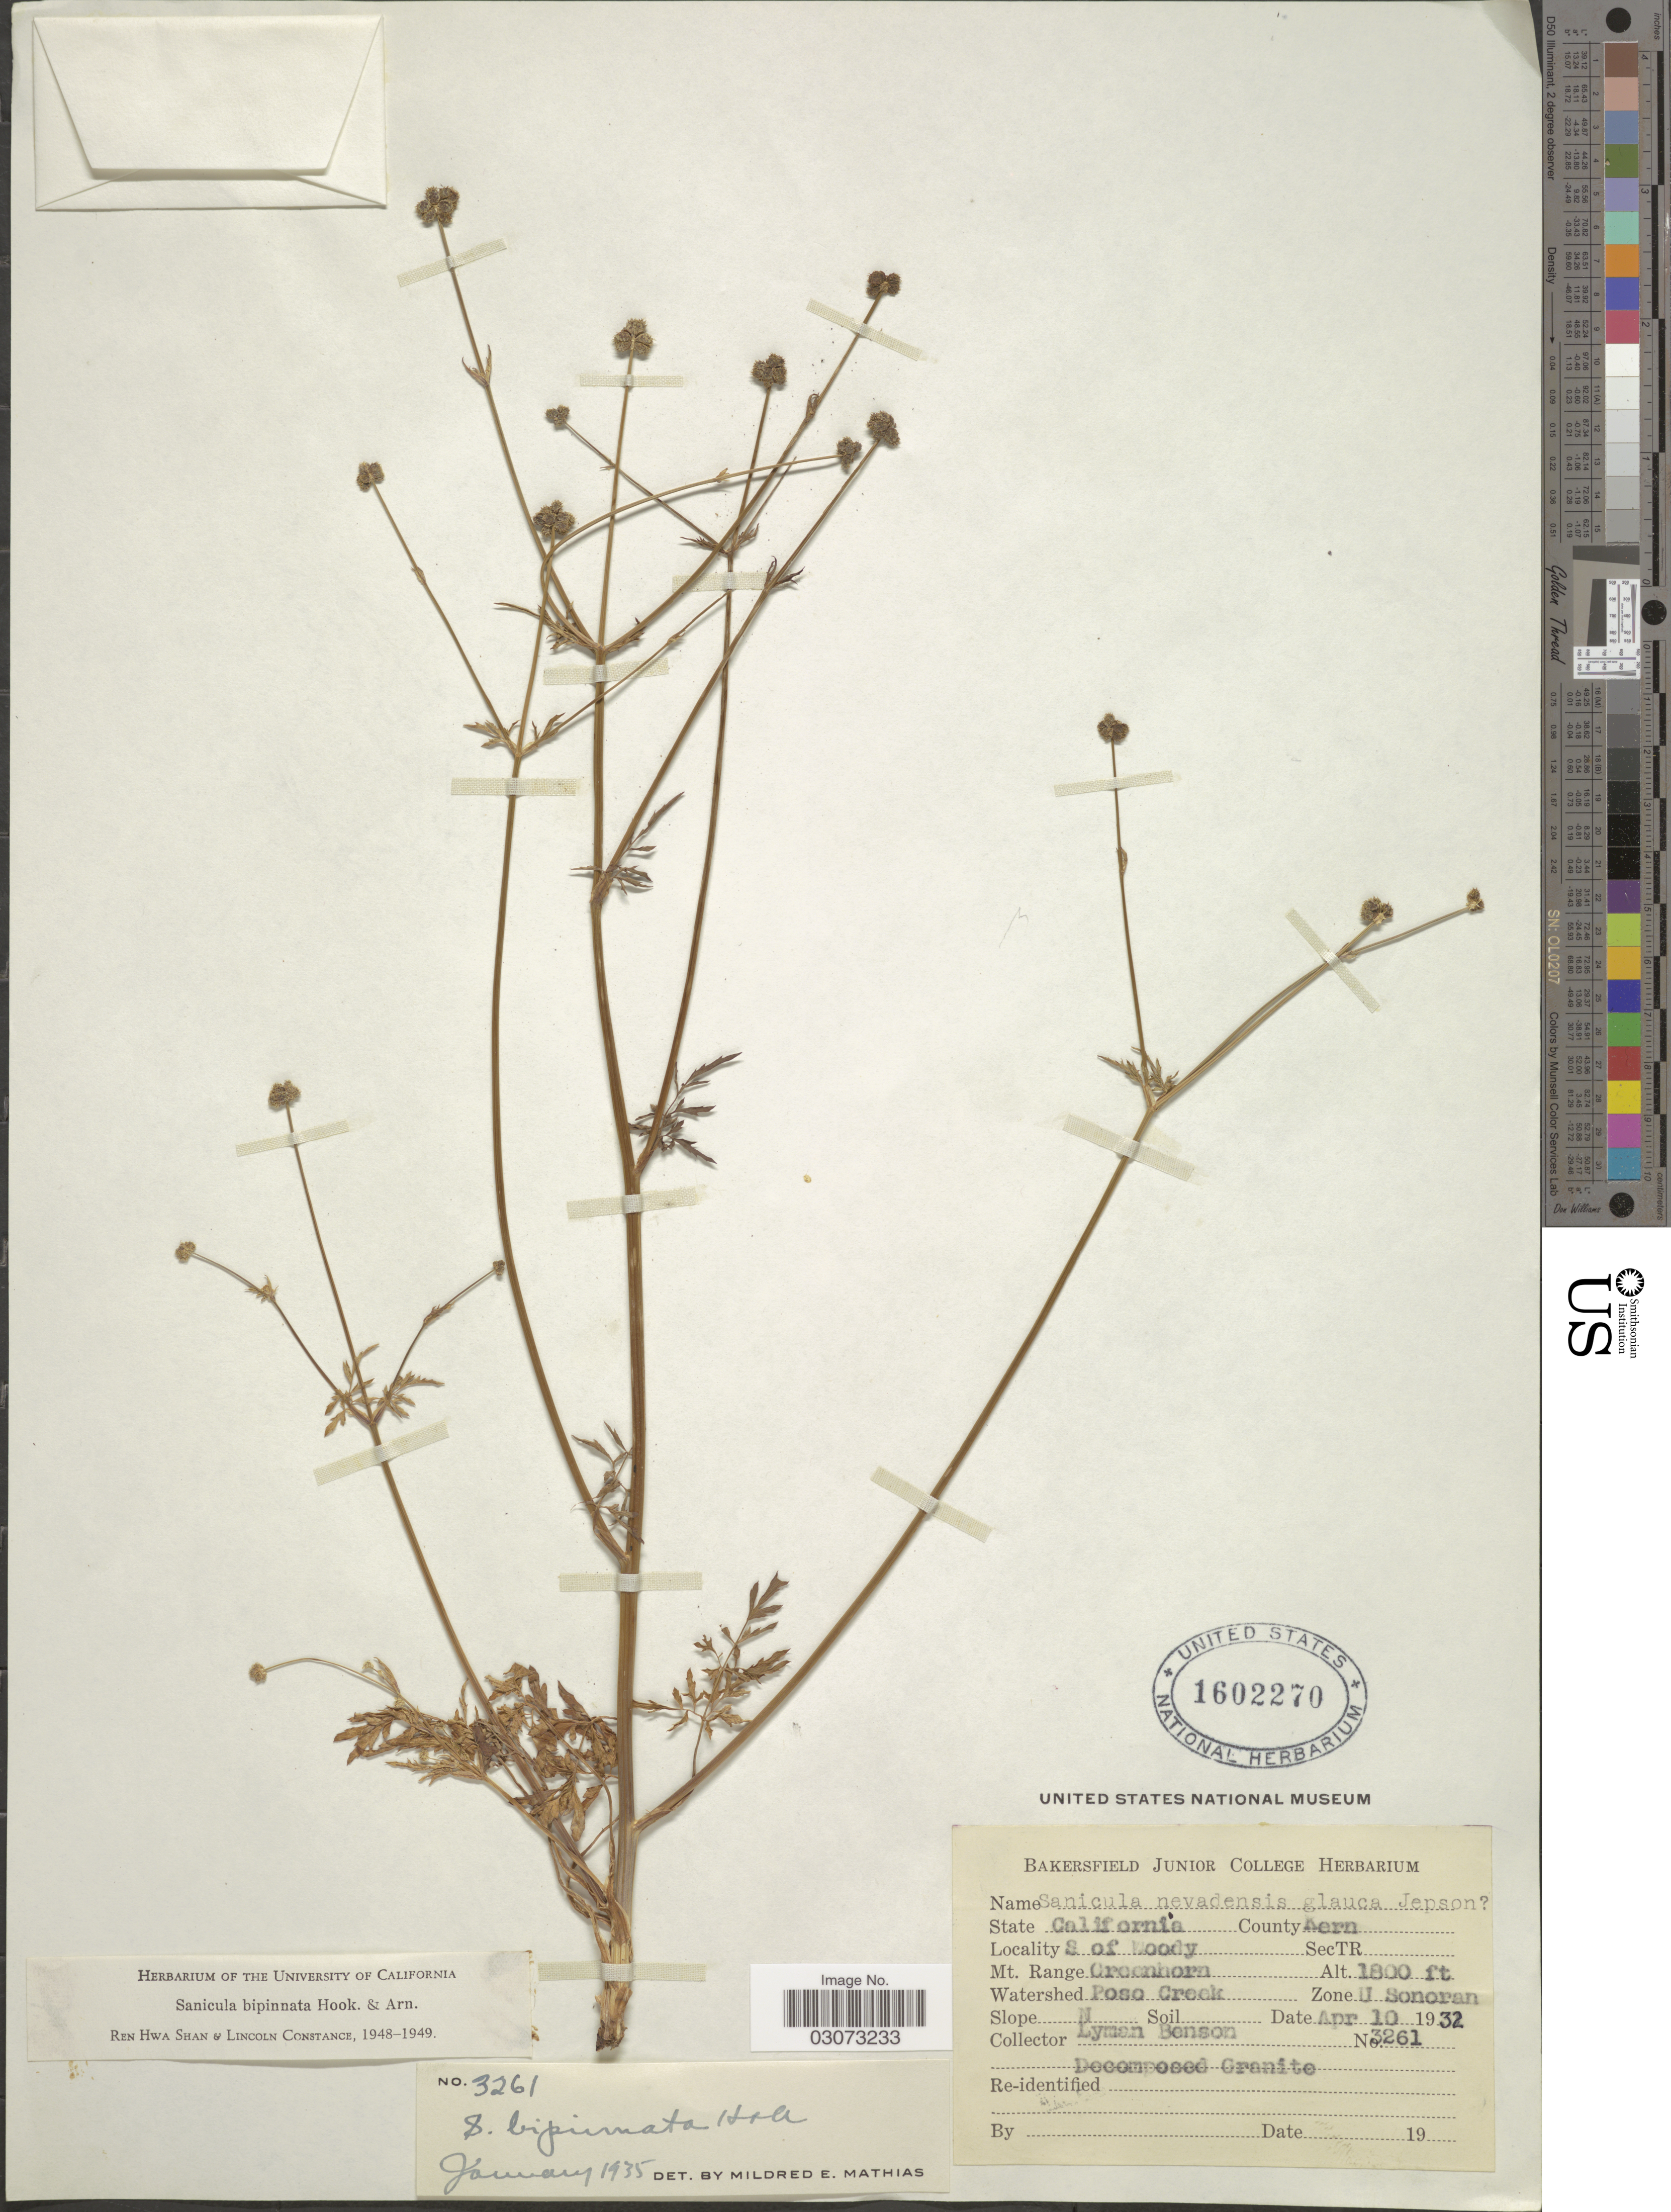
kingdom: Plantae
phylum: Tracheophyta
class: Magnoliopsida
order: Apiales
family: Apiaceae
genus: Sanicula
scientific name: Sanicula bipinnata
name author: Hook. & Arn.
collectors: L. D. Benson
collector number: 3261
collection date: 1932-04-10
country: United States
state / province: California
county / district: Kern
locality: State California. County Kern. S of Woody. Mt. Range Greenhorn. Watershed Poso Creek. Zone U Sonoran. Slope N.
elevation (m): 549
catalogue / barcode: US 1602270